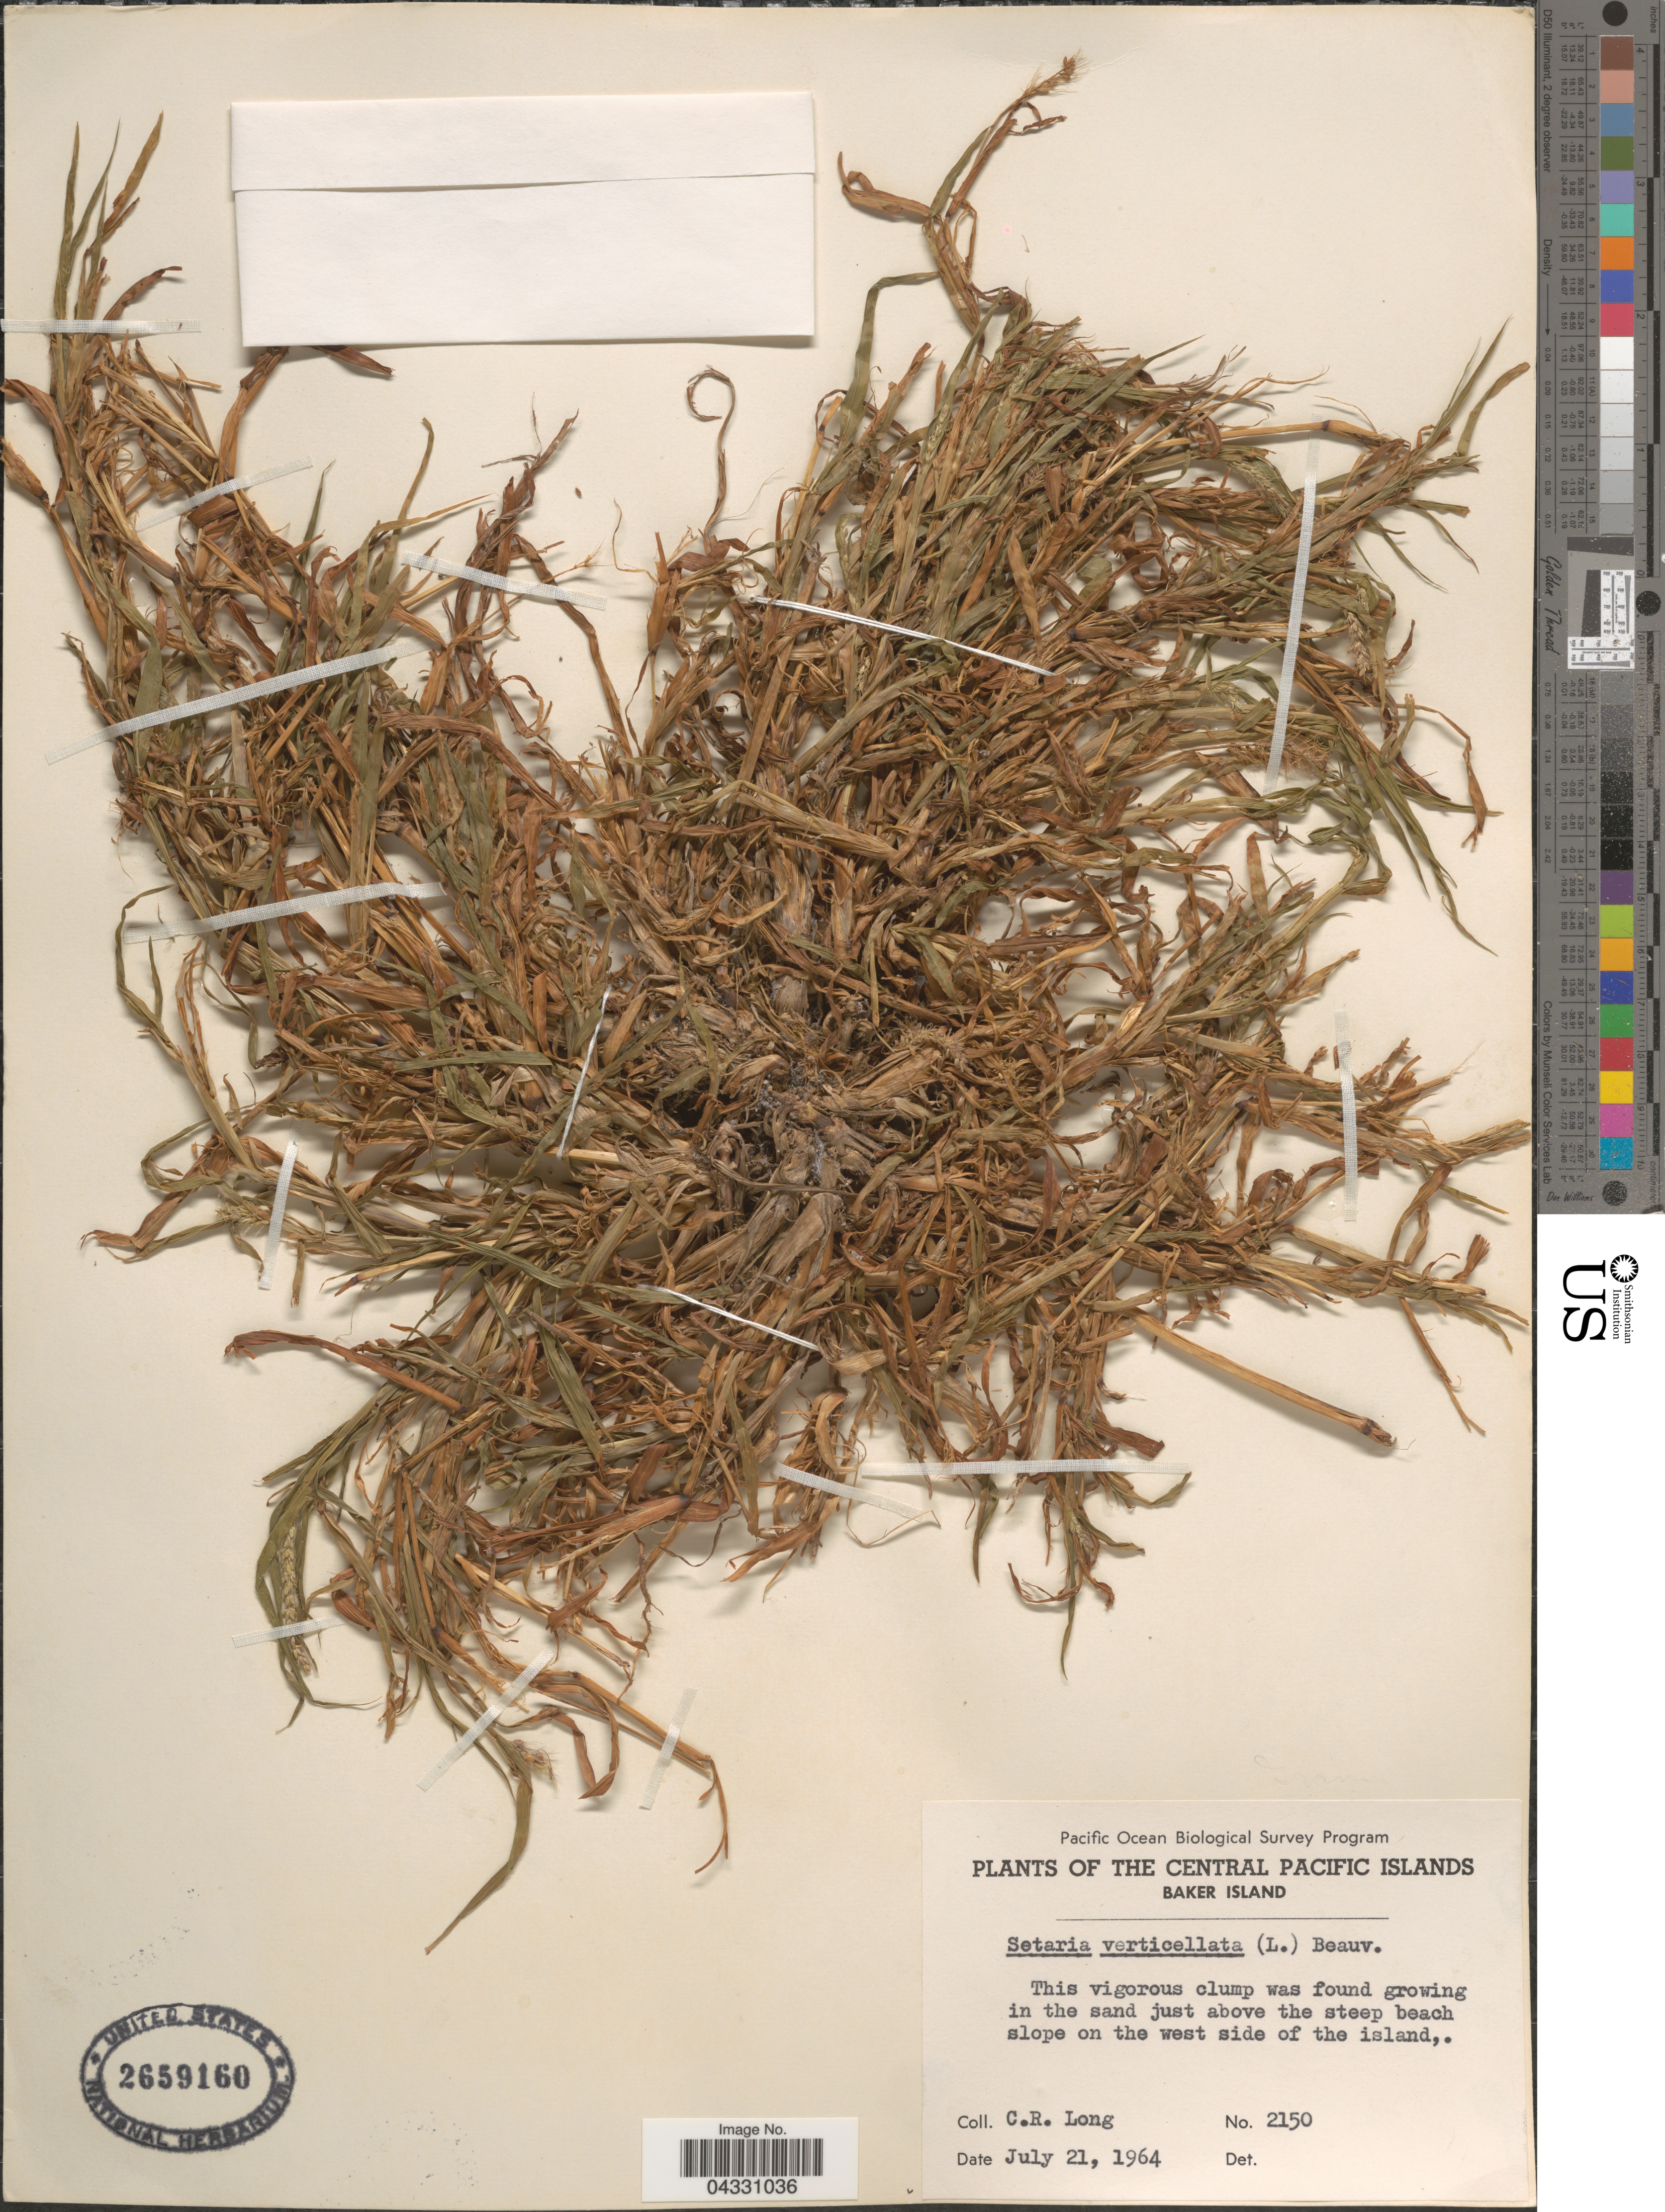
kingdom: Plantae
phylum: Tracheophyta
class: Liliopsida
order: Poales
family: Poaceae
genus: Setaria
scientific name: Setaria adhaerens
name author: (Forssk.) Chiov.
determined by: Wagner, W. L., (BOT), Smithsonian Institution - National Museum of Natural History (UNITED STATES)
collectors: C. R. Long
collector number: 2150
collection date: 1964-07-21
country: U.S. Administered Pacific Islands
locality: Pacific Ocean Biological Survey Program. The Central Pacific Islands. Baker Island. Just above the steep beach slope on the west side of the island,.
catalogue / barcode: US 2659160